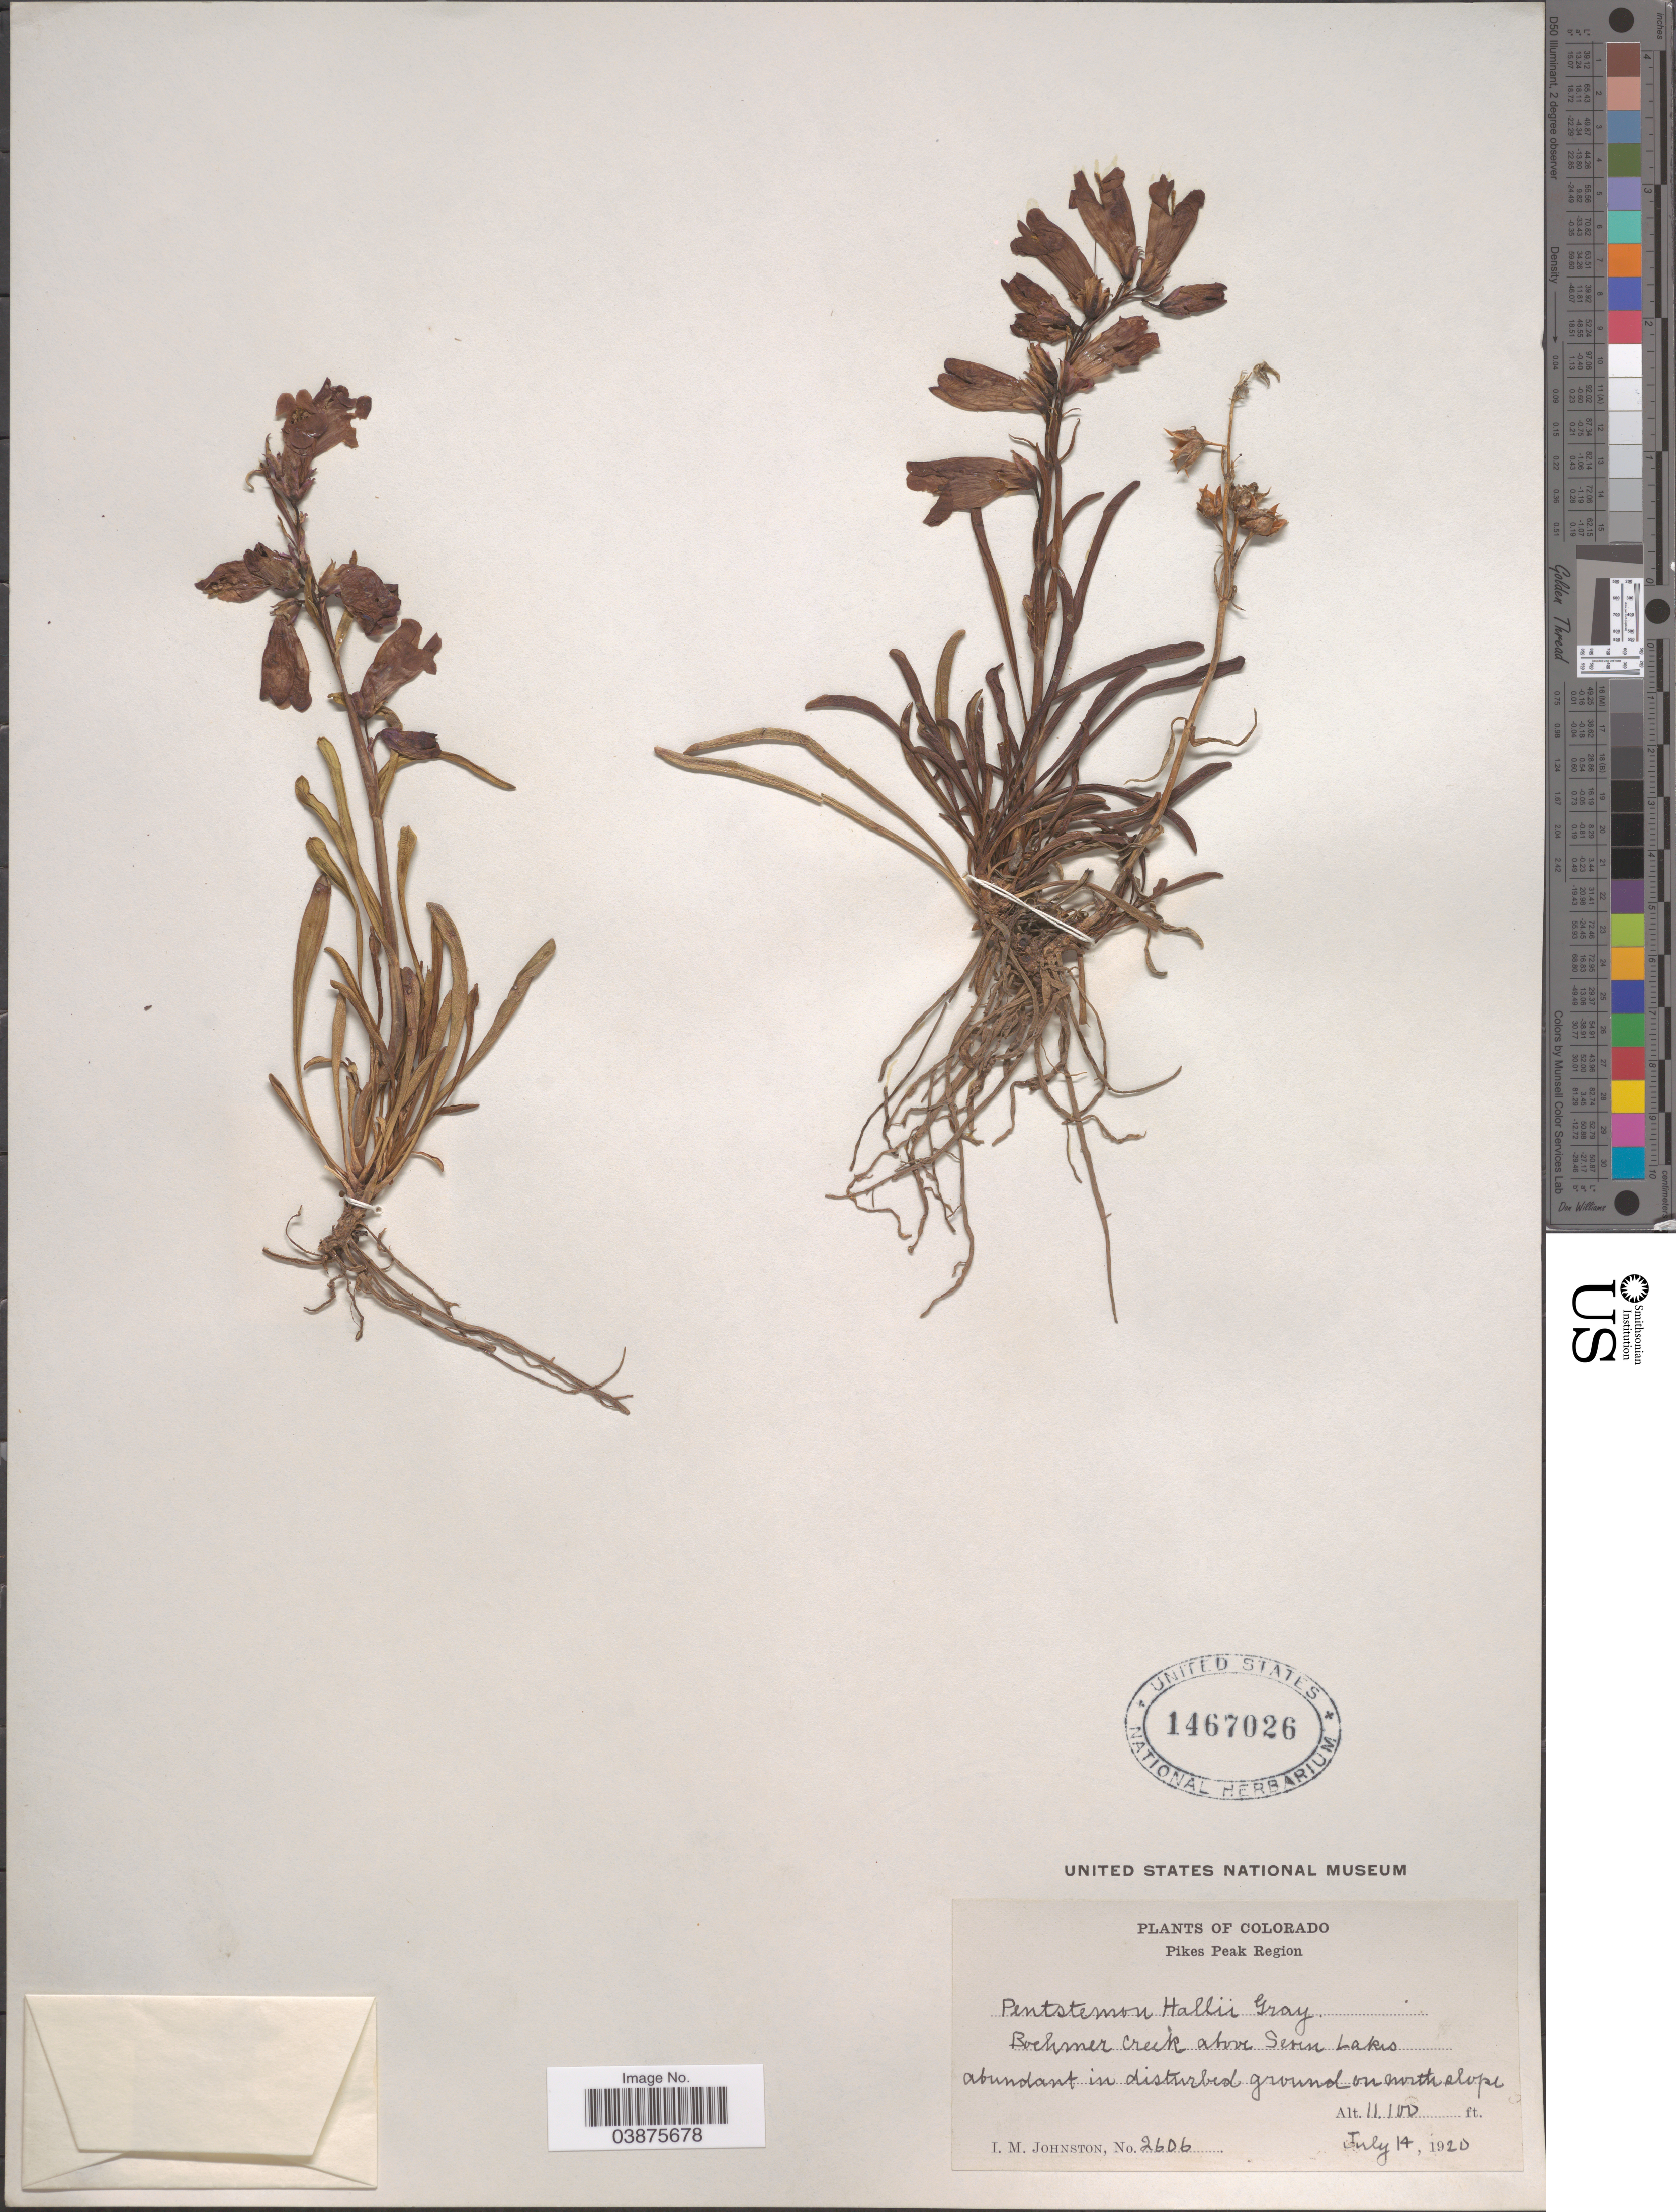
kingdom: Plantae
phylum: Tracheophyta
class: Magnoliopsida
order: Lamiales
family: Plantaginaceae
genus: Penstemon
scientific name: Penstemon hallii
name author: A. Gray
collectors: I.M. Johnston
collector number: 2606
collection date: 1920-07-14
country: United States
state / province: Colorado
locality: Pikes Peak Region. Boehmer Creek above Seven Lakes.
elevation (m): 3383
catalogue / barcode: US 1467026